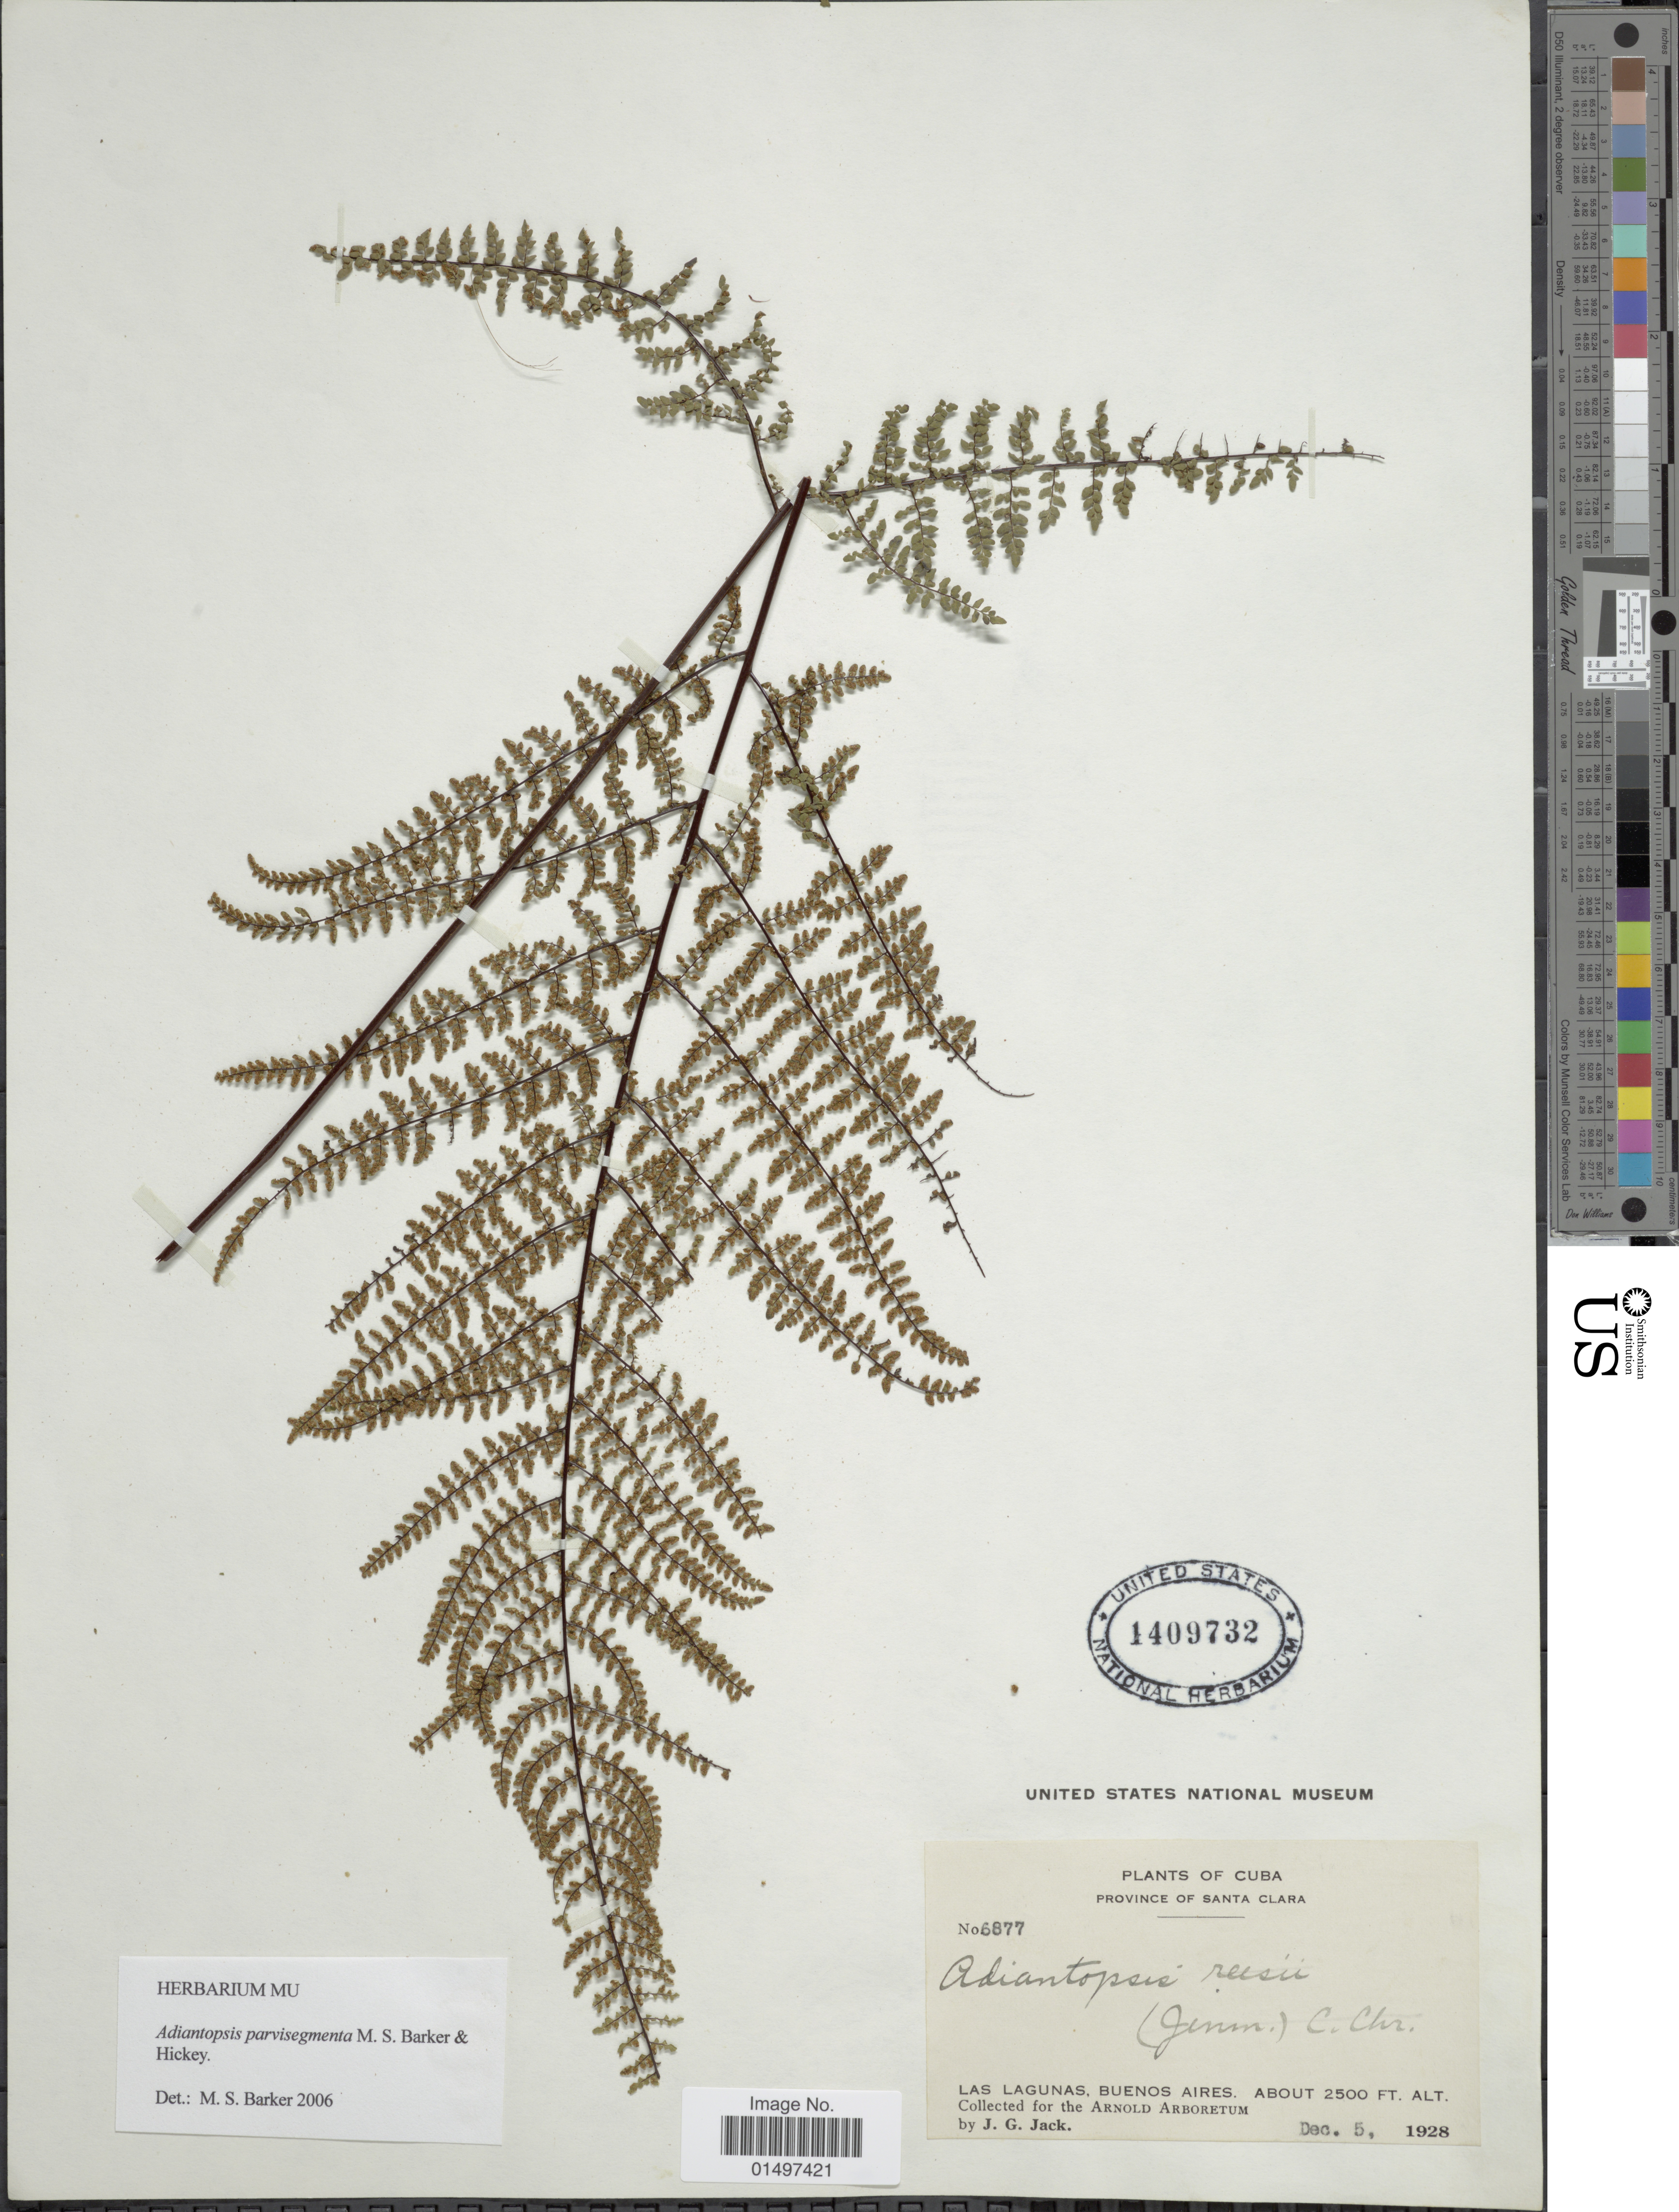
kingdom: Plantae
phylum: Tracheophyta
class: Polypodiopsida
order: Polypodiales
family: Pteridaceae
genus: Adiantopsis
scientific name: Adiantopsis parvisegmenta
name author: M.S. Barker & Hickey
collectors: J. G. Jack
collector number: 6877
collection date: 1928-12-05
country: Cuba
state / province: Las Villas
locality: Las Lagunas, Buenos Aires. Province of Santa Clara.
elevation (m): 762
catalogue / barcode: US 1409732